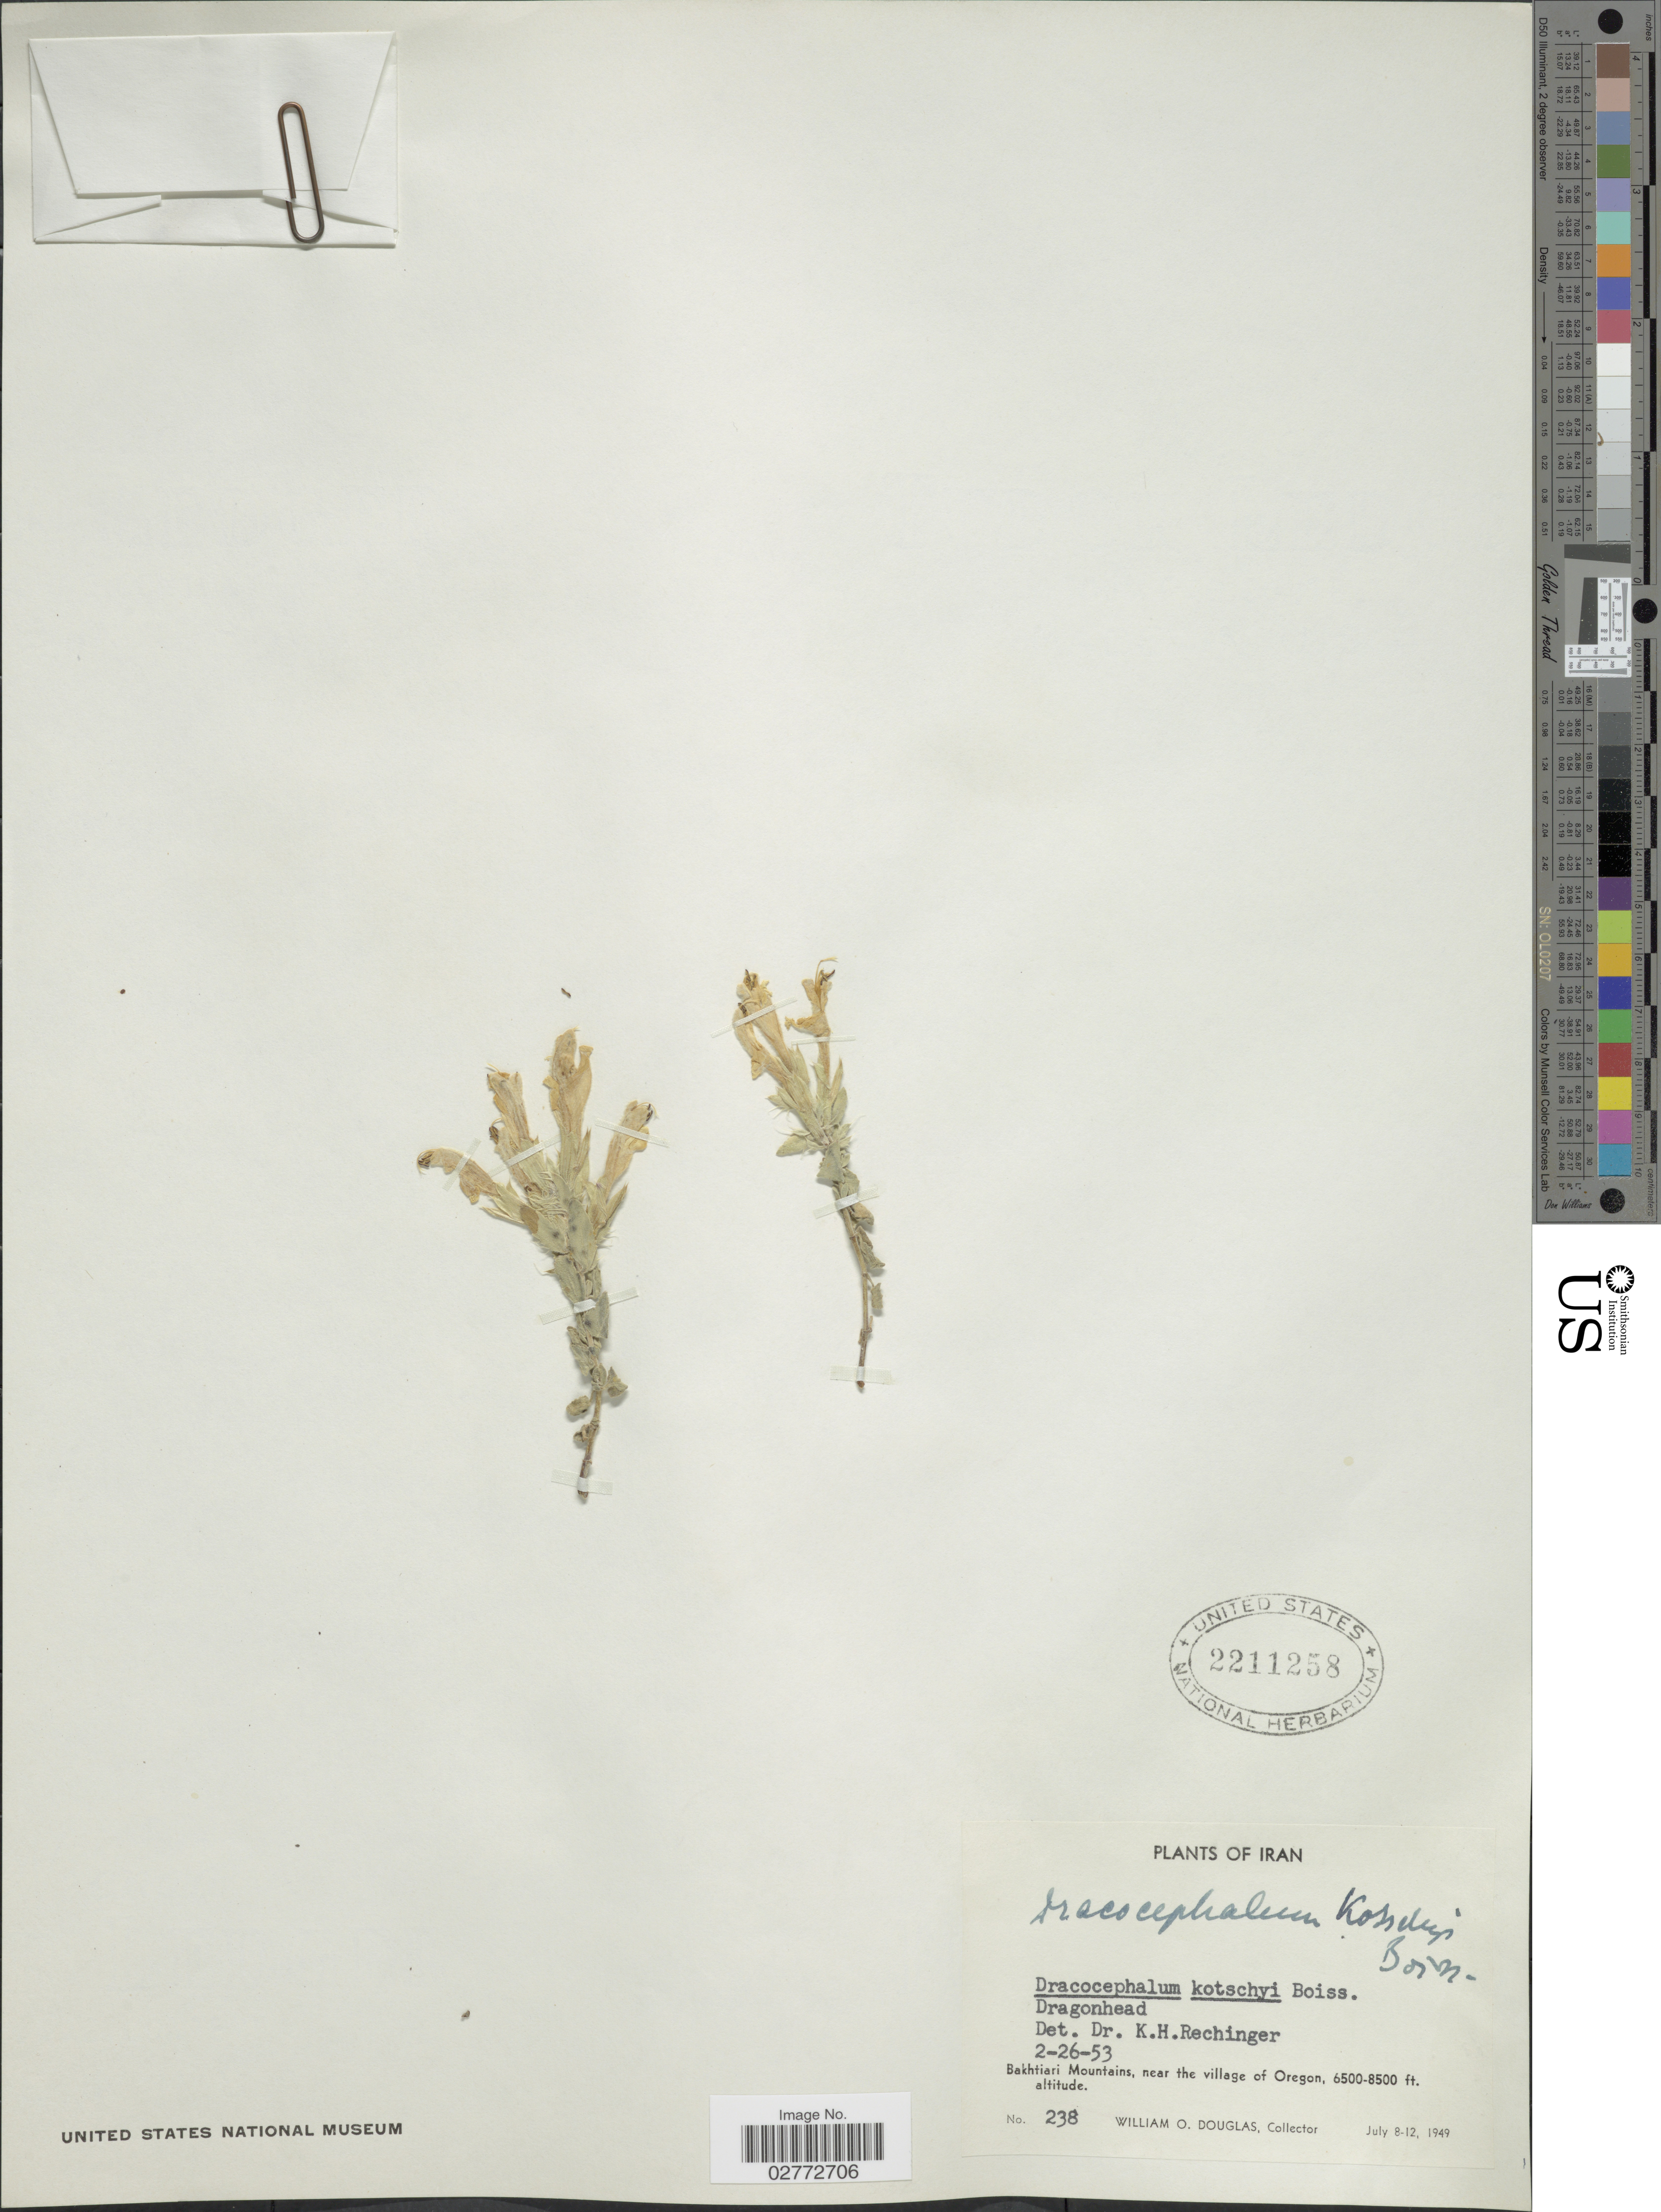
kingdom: Plantae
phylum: Tracheophyta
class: Magnoliopsida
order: Lamiales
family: Lamiaceae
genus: Dracocephalum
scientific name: Dracocephalum kotschyi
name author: Boiss.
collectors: W. Douglas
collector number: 238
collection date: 1949-07-08/1949-07-12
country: Iran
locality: Bakhtiari Mountains, near the village of Oregon.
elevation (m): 1981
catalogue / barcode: US 2211258